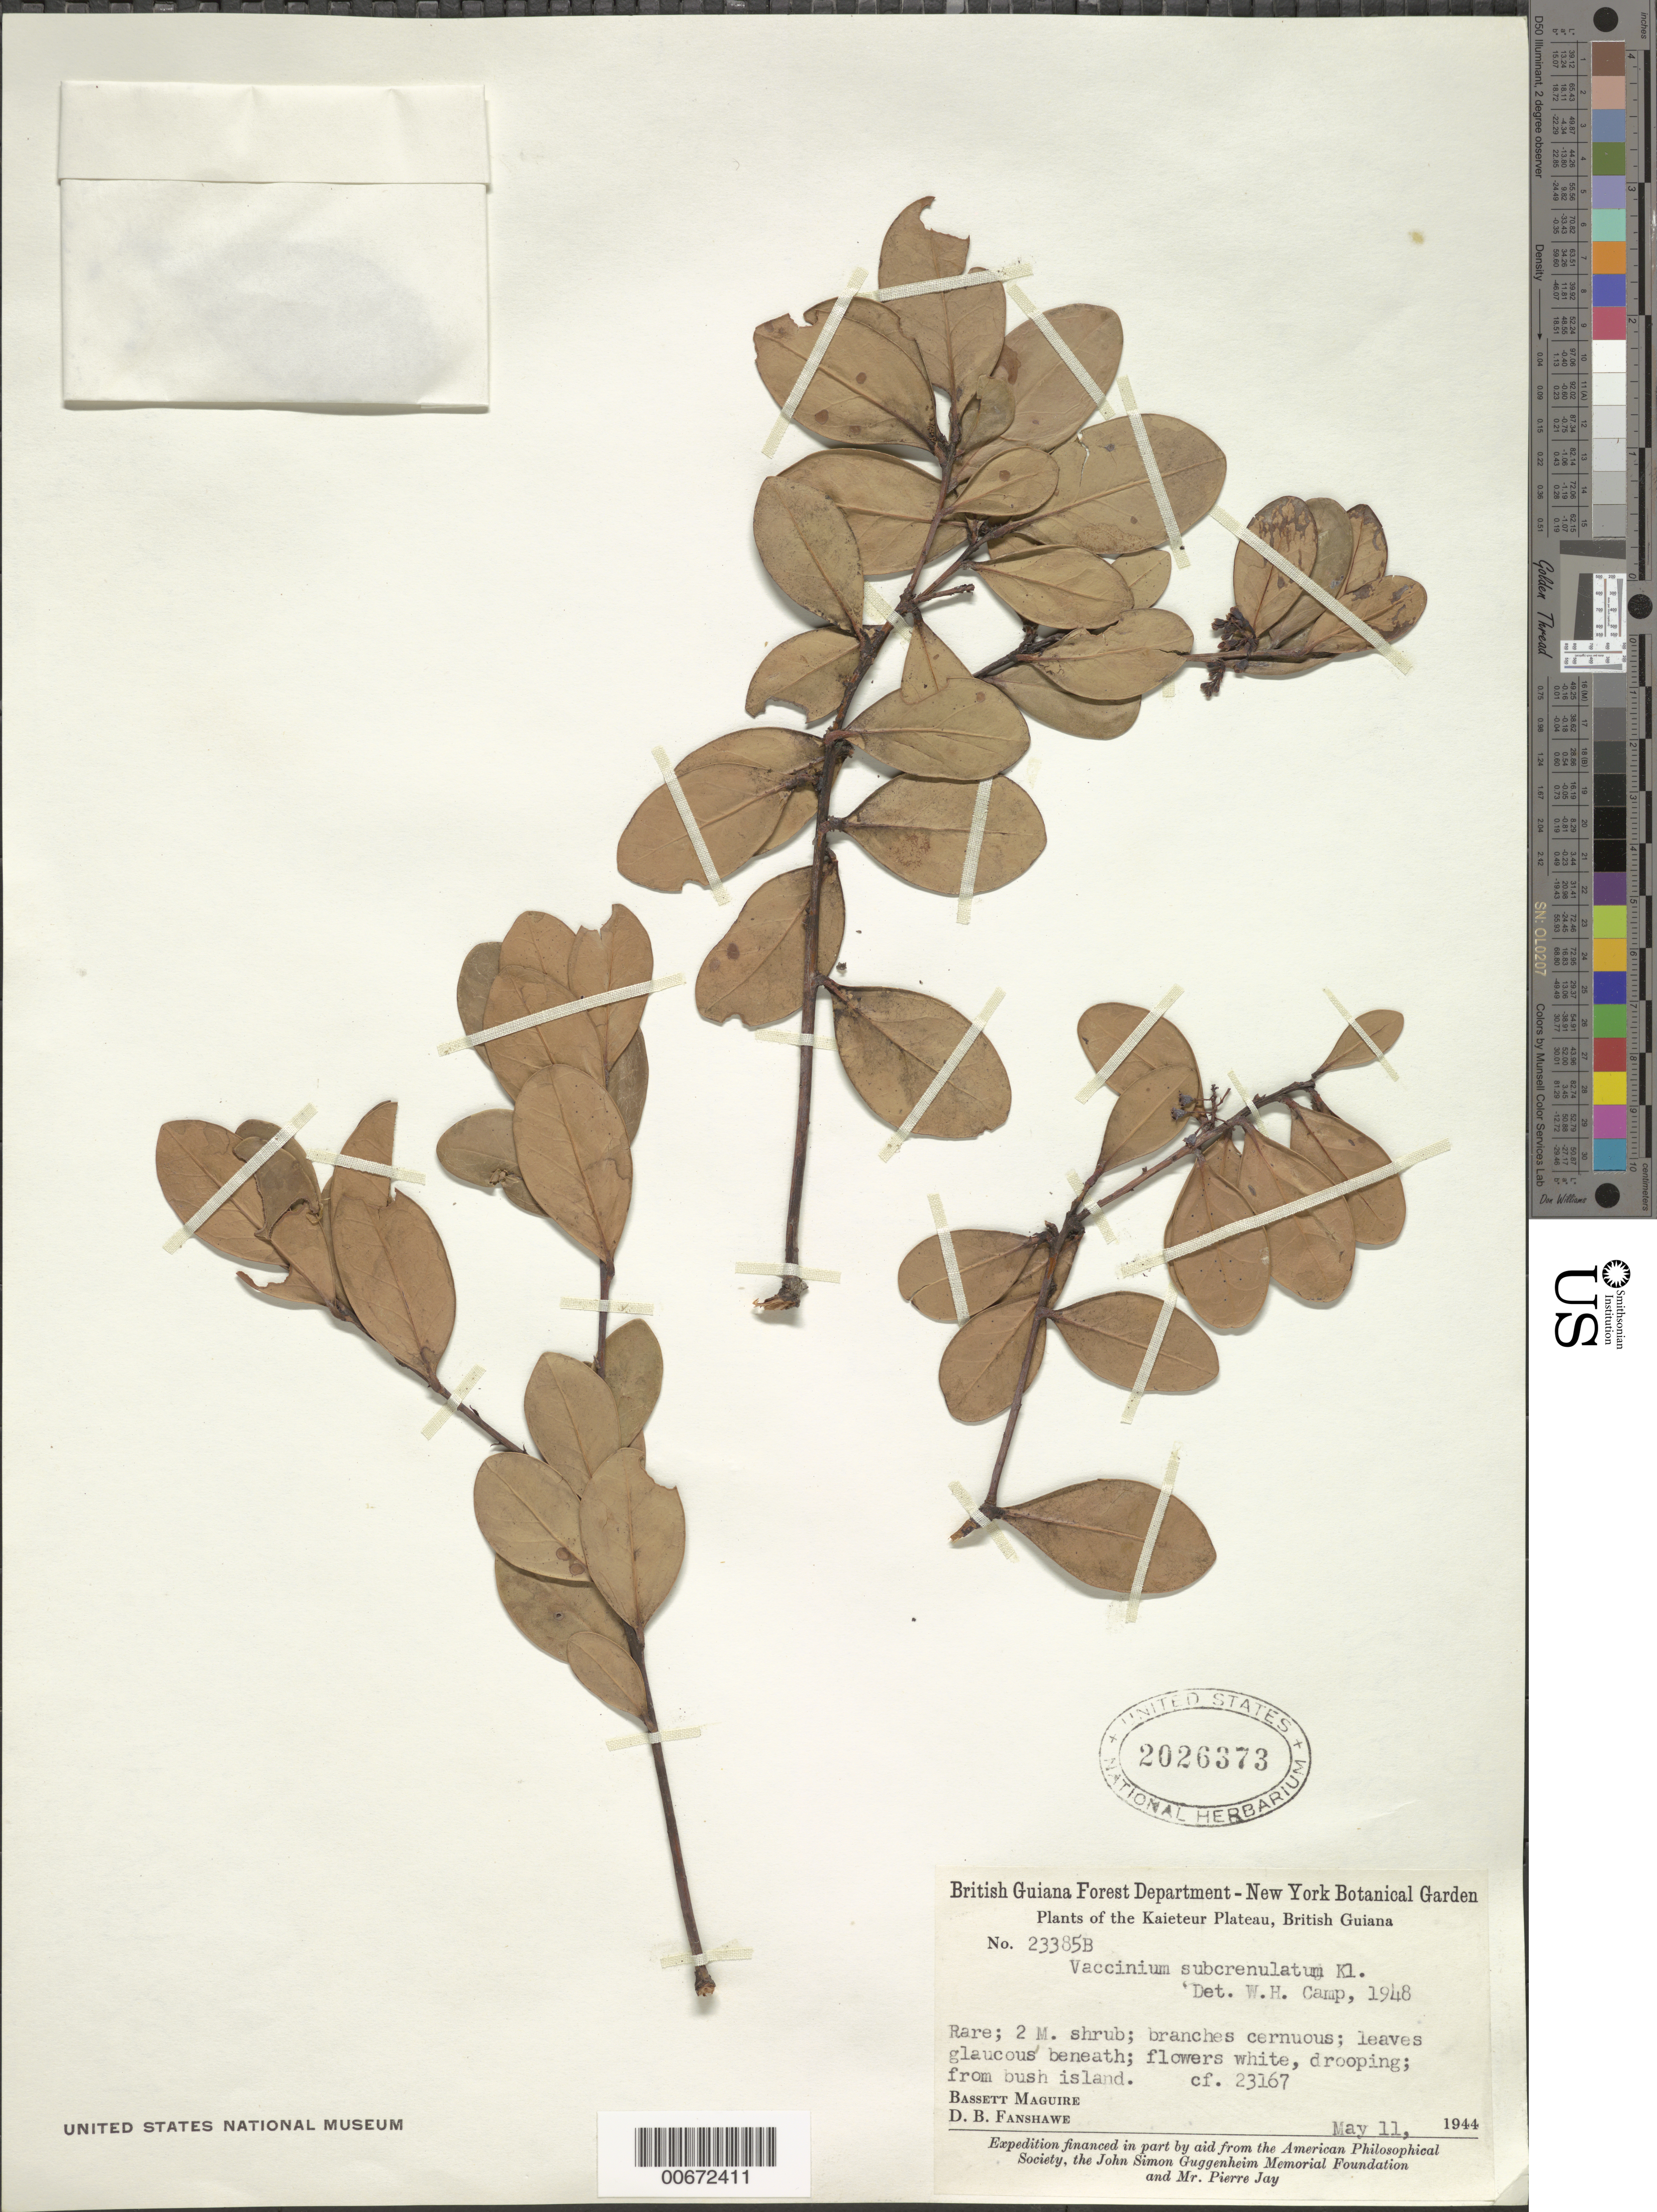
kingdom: Plantae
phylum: Tracheophyta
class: Magnoliopsida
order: Ericales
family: Ericaceae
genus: Vaccinium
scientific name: Vaccinium subcrenulatum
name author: Klotzsch ex Meisn.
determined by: Camp, W. H.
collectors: B. Maguire & D. B. Fanshawe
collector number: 23385 B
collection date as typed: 11-May-44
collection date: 1944-05-11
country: Guyana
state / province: Potaro-Siparuni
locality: Kaieteur Plateau, Potaro River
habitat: Bush island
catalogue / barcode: US 2026373